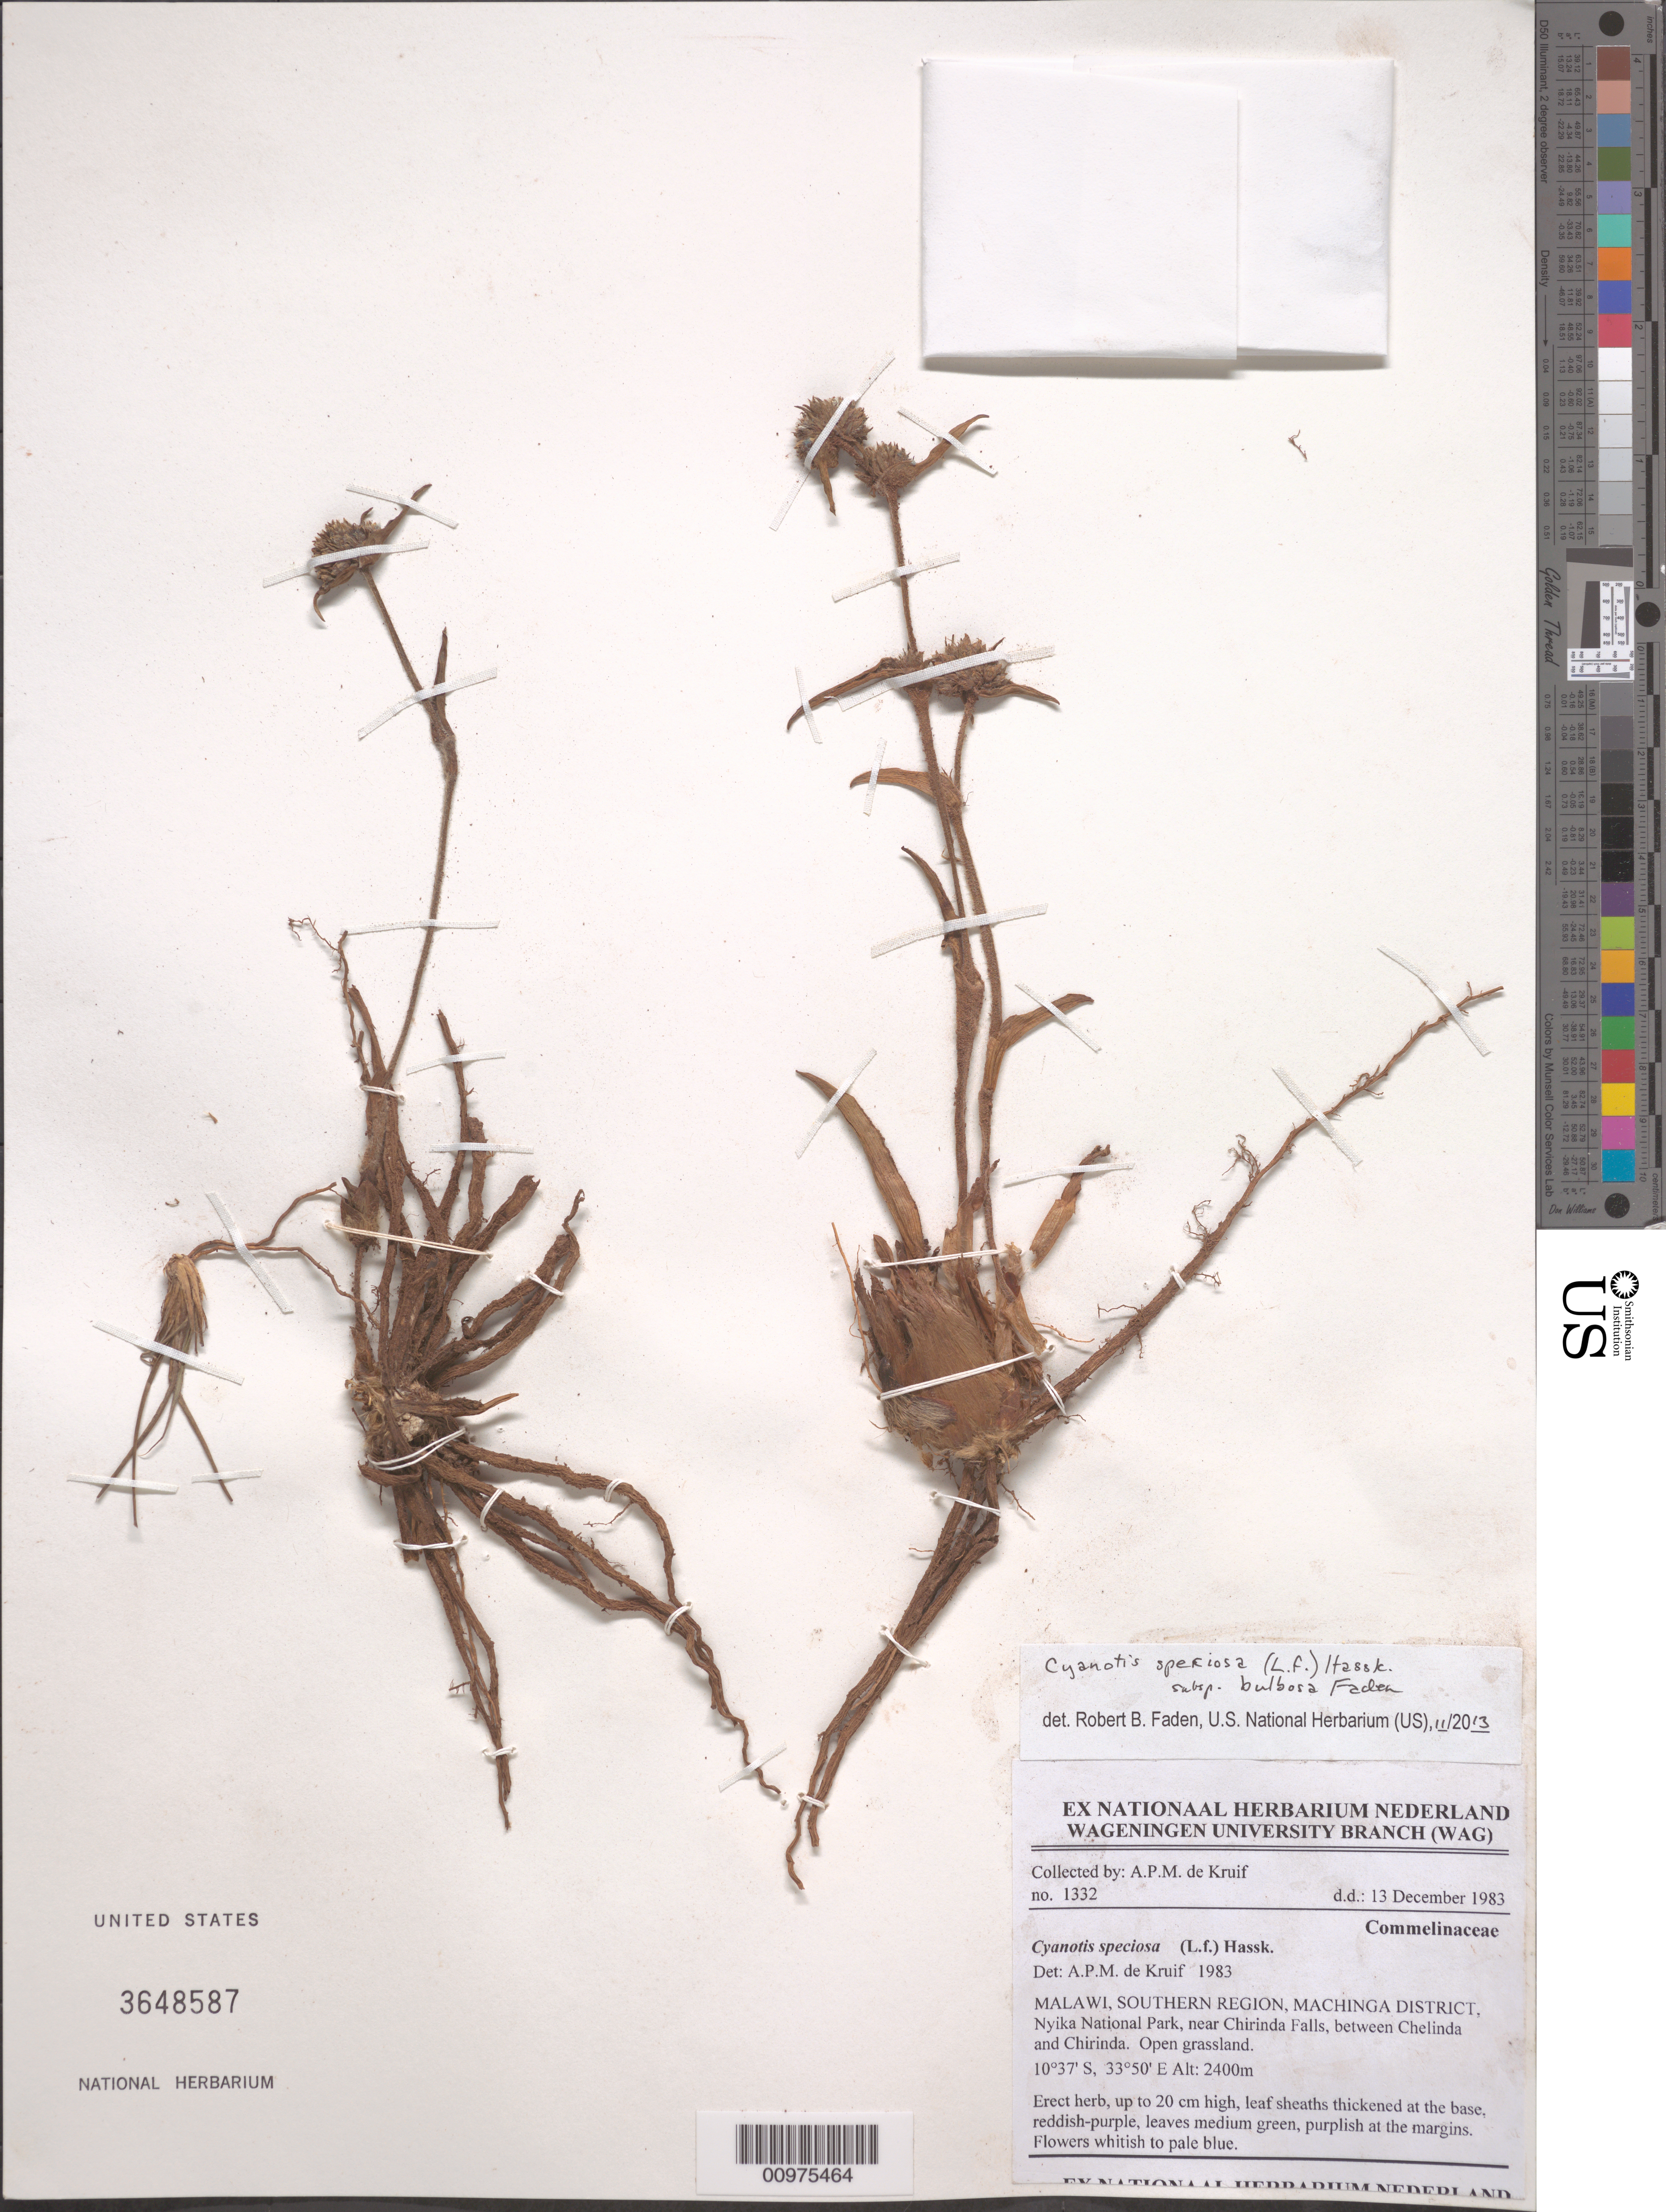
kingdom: Plantae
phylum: Tracheophyta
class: Liliopsida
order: Commelinales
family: Commelinaceae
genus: Cyanotis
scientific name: Cyanotis speciosa subsp. bulbosa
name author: Faden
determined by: Faden, Robert B., (US), Smithsonian Institution - National Museum of Natural History (UNITED STATES)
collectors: A. P. de Kruif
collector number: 1332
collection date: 1983-12-13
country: Malawi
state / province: Southern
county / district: Machinga District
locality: Nyika National Park, near Chirinda Falls, between Chelinda and Chirinda.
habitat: Open grassland.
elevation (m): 2400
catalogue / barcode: US 3648587